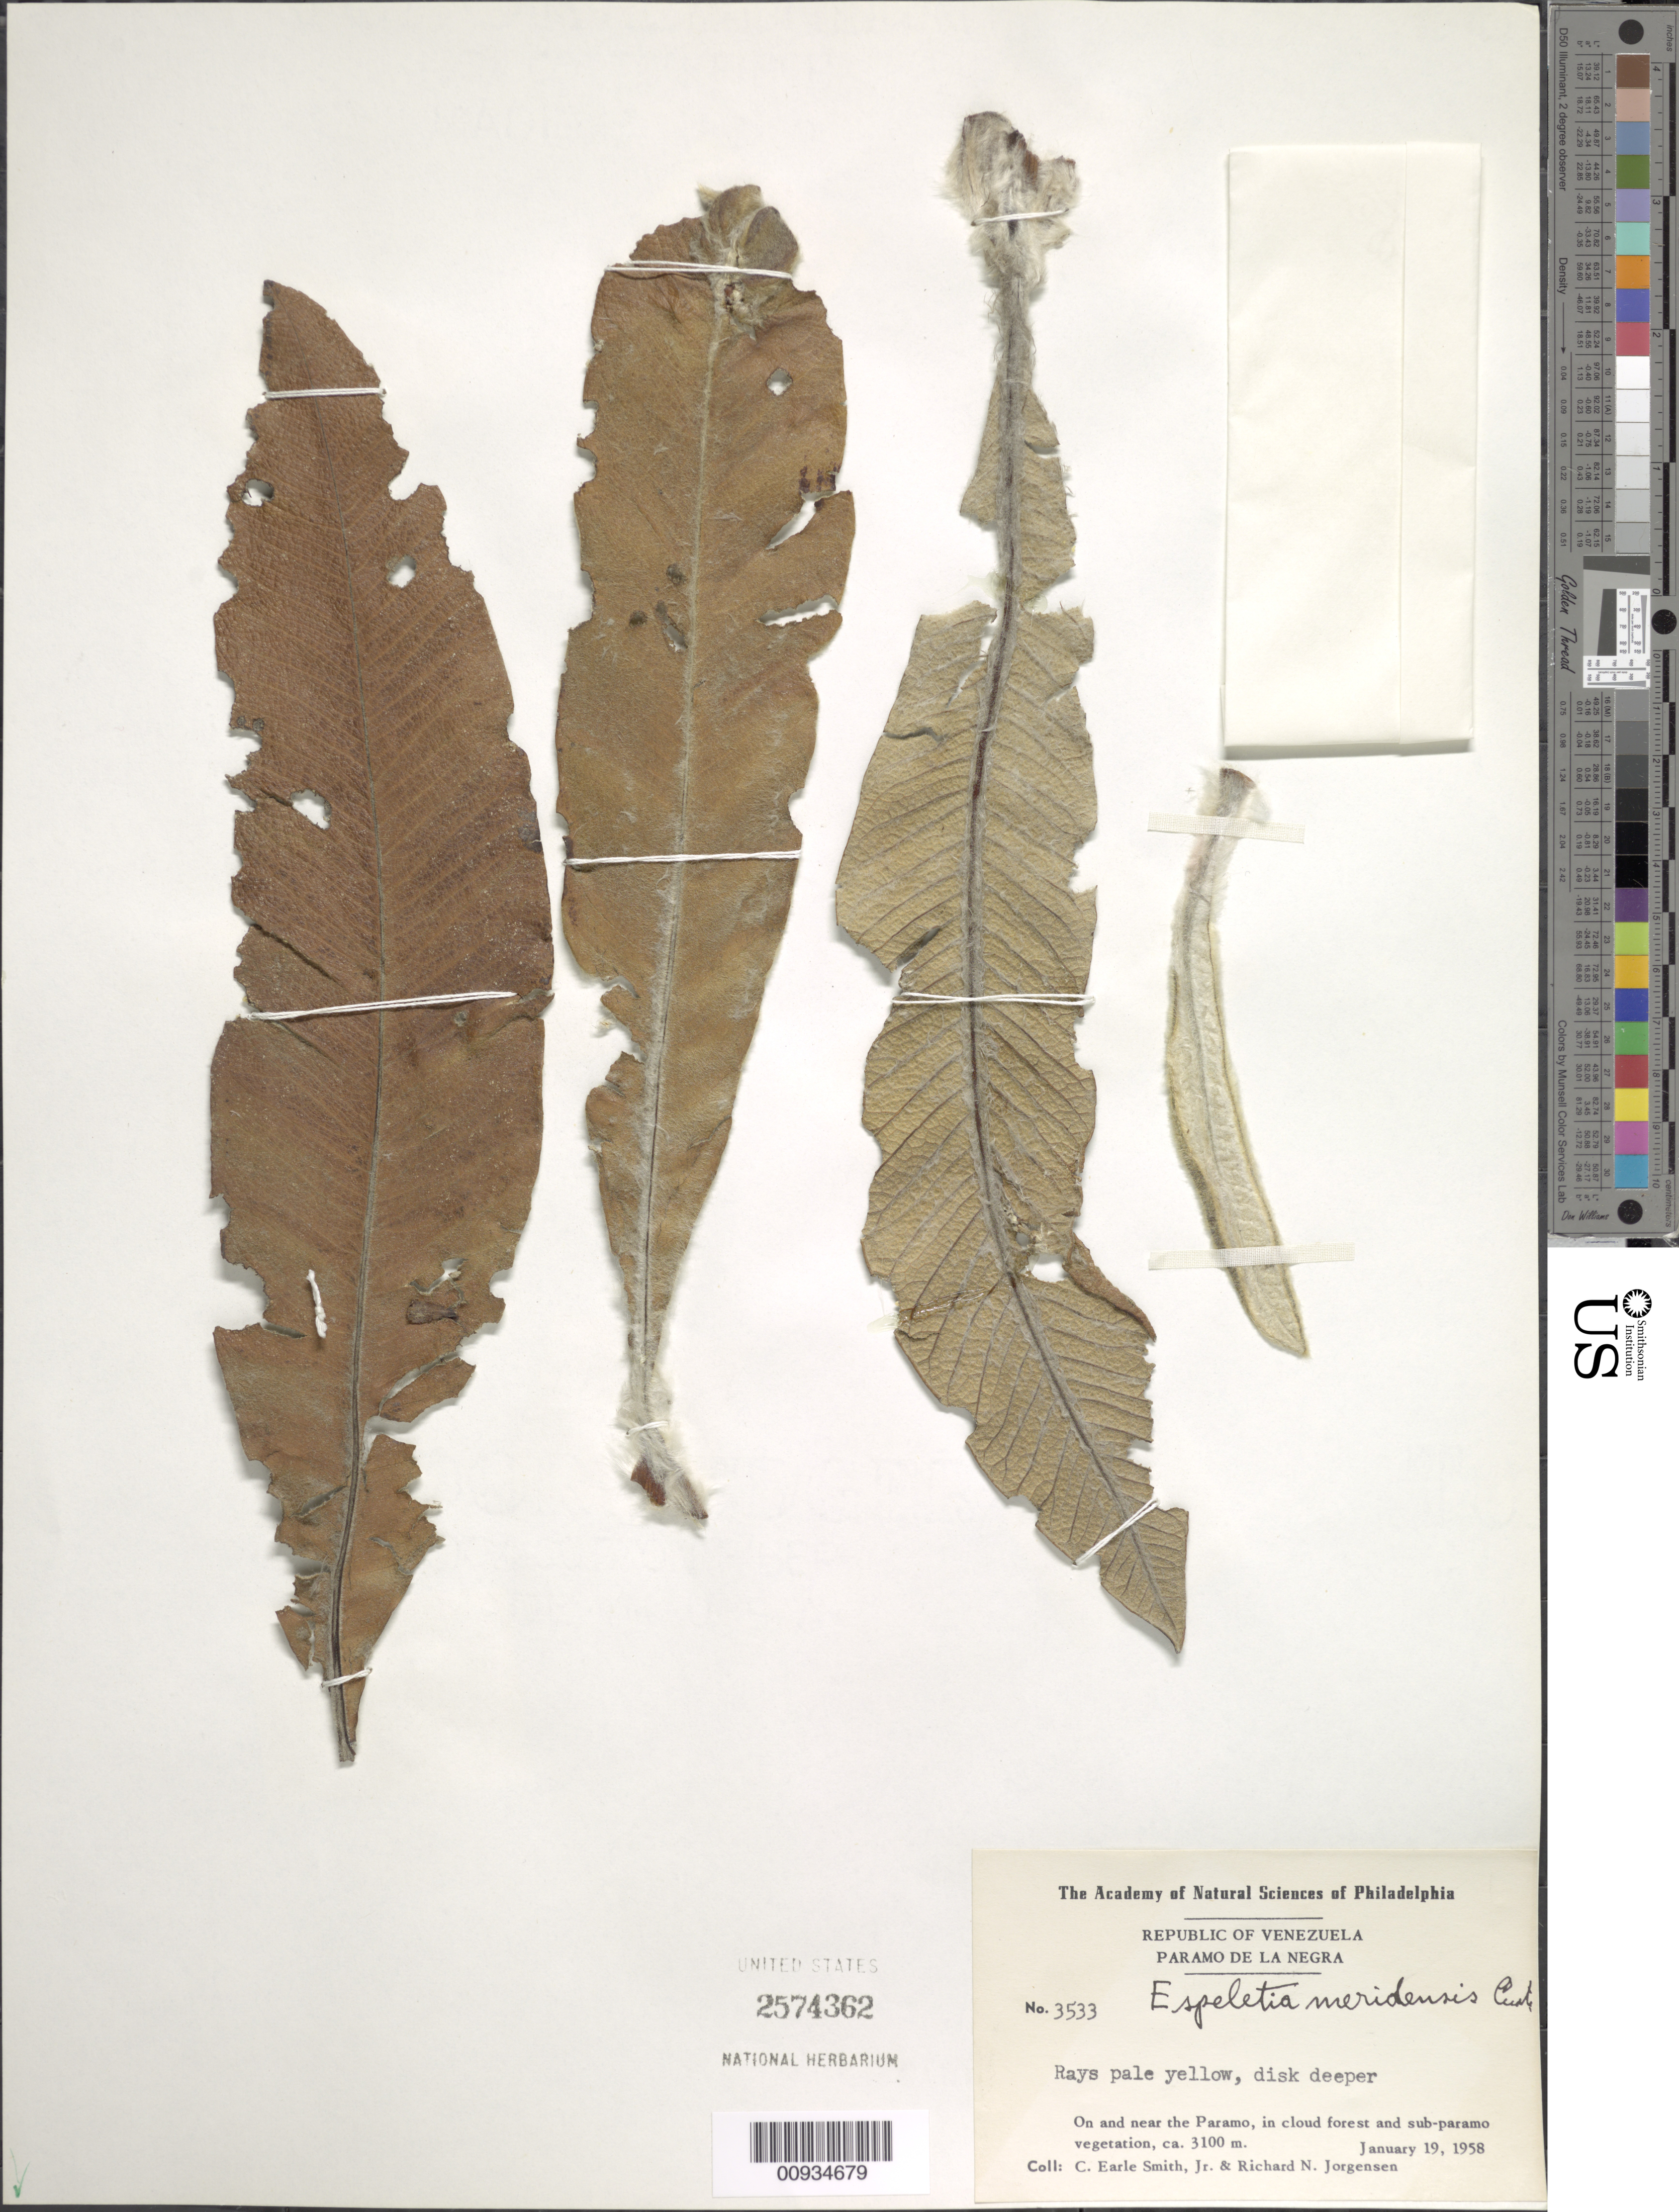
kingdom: Plantae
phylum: Tracheophyta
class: Magnoliopsida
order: Asterales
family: Asteraceae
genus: Espeletiopsis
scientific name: Espeletiopsis meridensis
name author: (Cuatrec.) Cuatrec.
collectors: C. E. Smith Jr. & R. N. Jørgensen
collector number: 3533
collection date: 1958-01-19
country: Venezuela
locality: Páramo de la Negra. On and near the Páramo, in cloud forest and sub-Páramo vegetation.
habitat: On and near the páramo, in cloud forest and sub-páramo vegetation.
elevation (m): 3100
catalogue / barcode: US 2574362